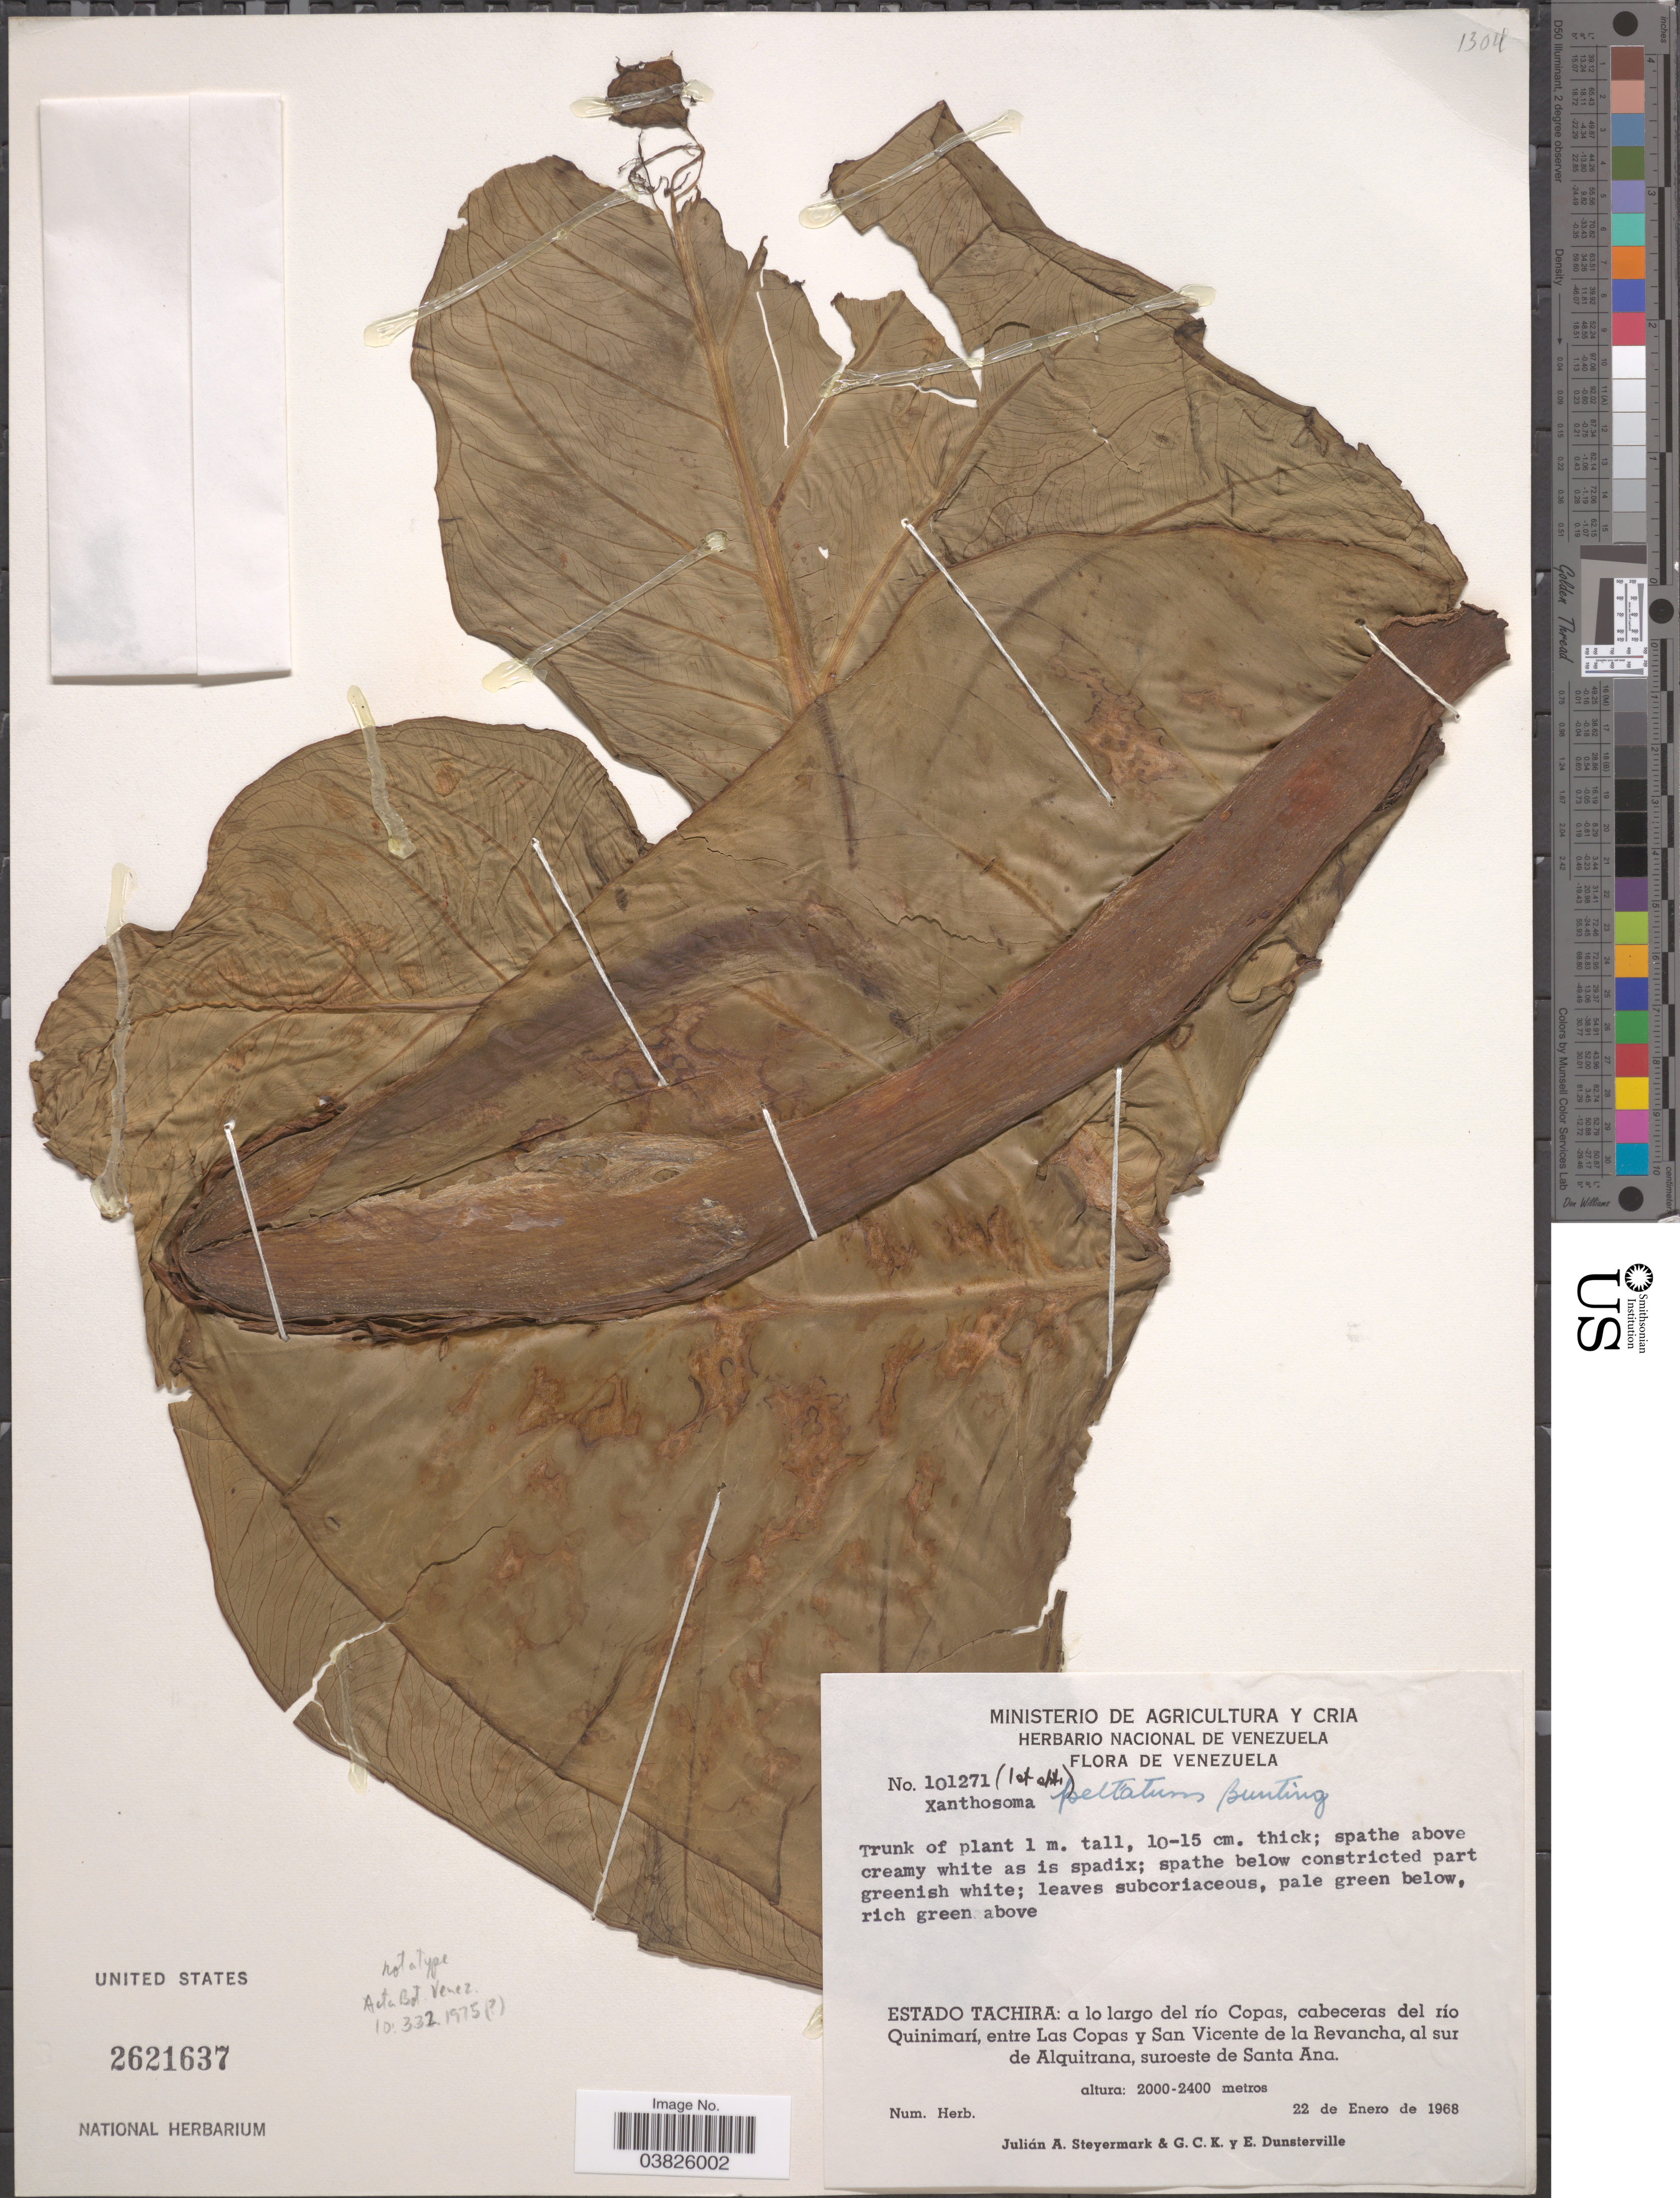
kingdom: Plantae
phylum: Tracheophyta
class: Liliopsida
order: Alismatales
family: Araceae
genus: Xanthosoma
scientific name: Xanthosoma peltatum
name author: G.S. Bunting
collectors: J. Steyermark, G. C. K. Dunsterville & E. Dunsterville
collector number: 101271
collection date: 1968-01-22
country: Venezuela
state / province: Tachira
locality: A lo largo del río Copas, cabeceras del río Quinimarí, entre Las Copas y San Vicente de la Revancha, al sur de Alquitrana, suroeste de Santa Ana.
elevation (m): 2000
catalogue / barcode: US 2621637